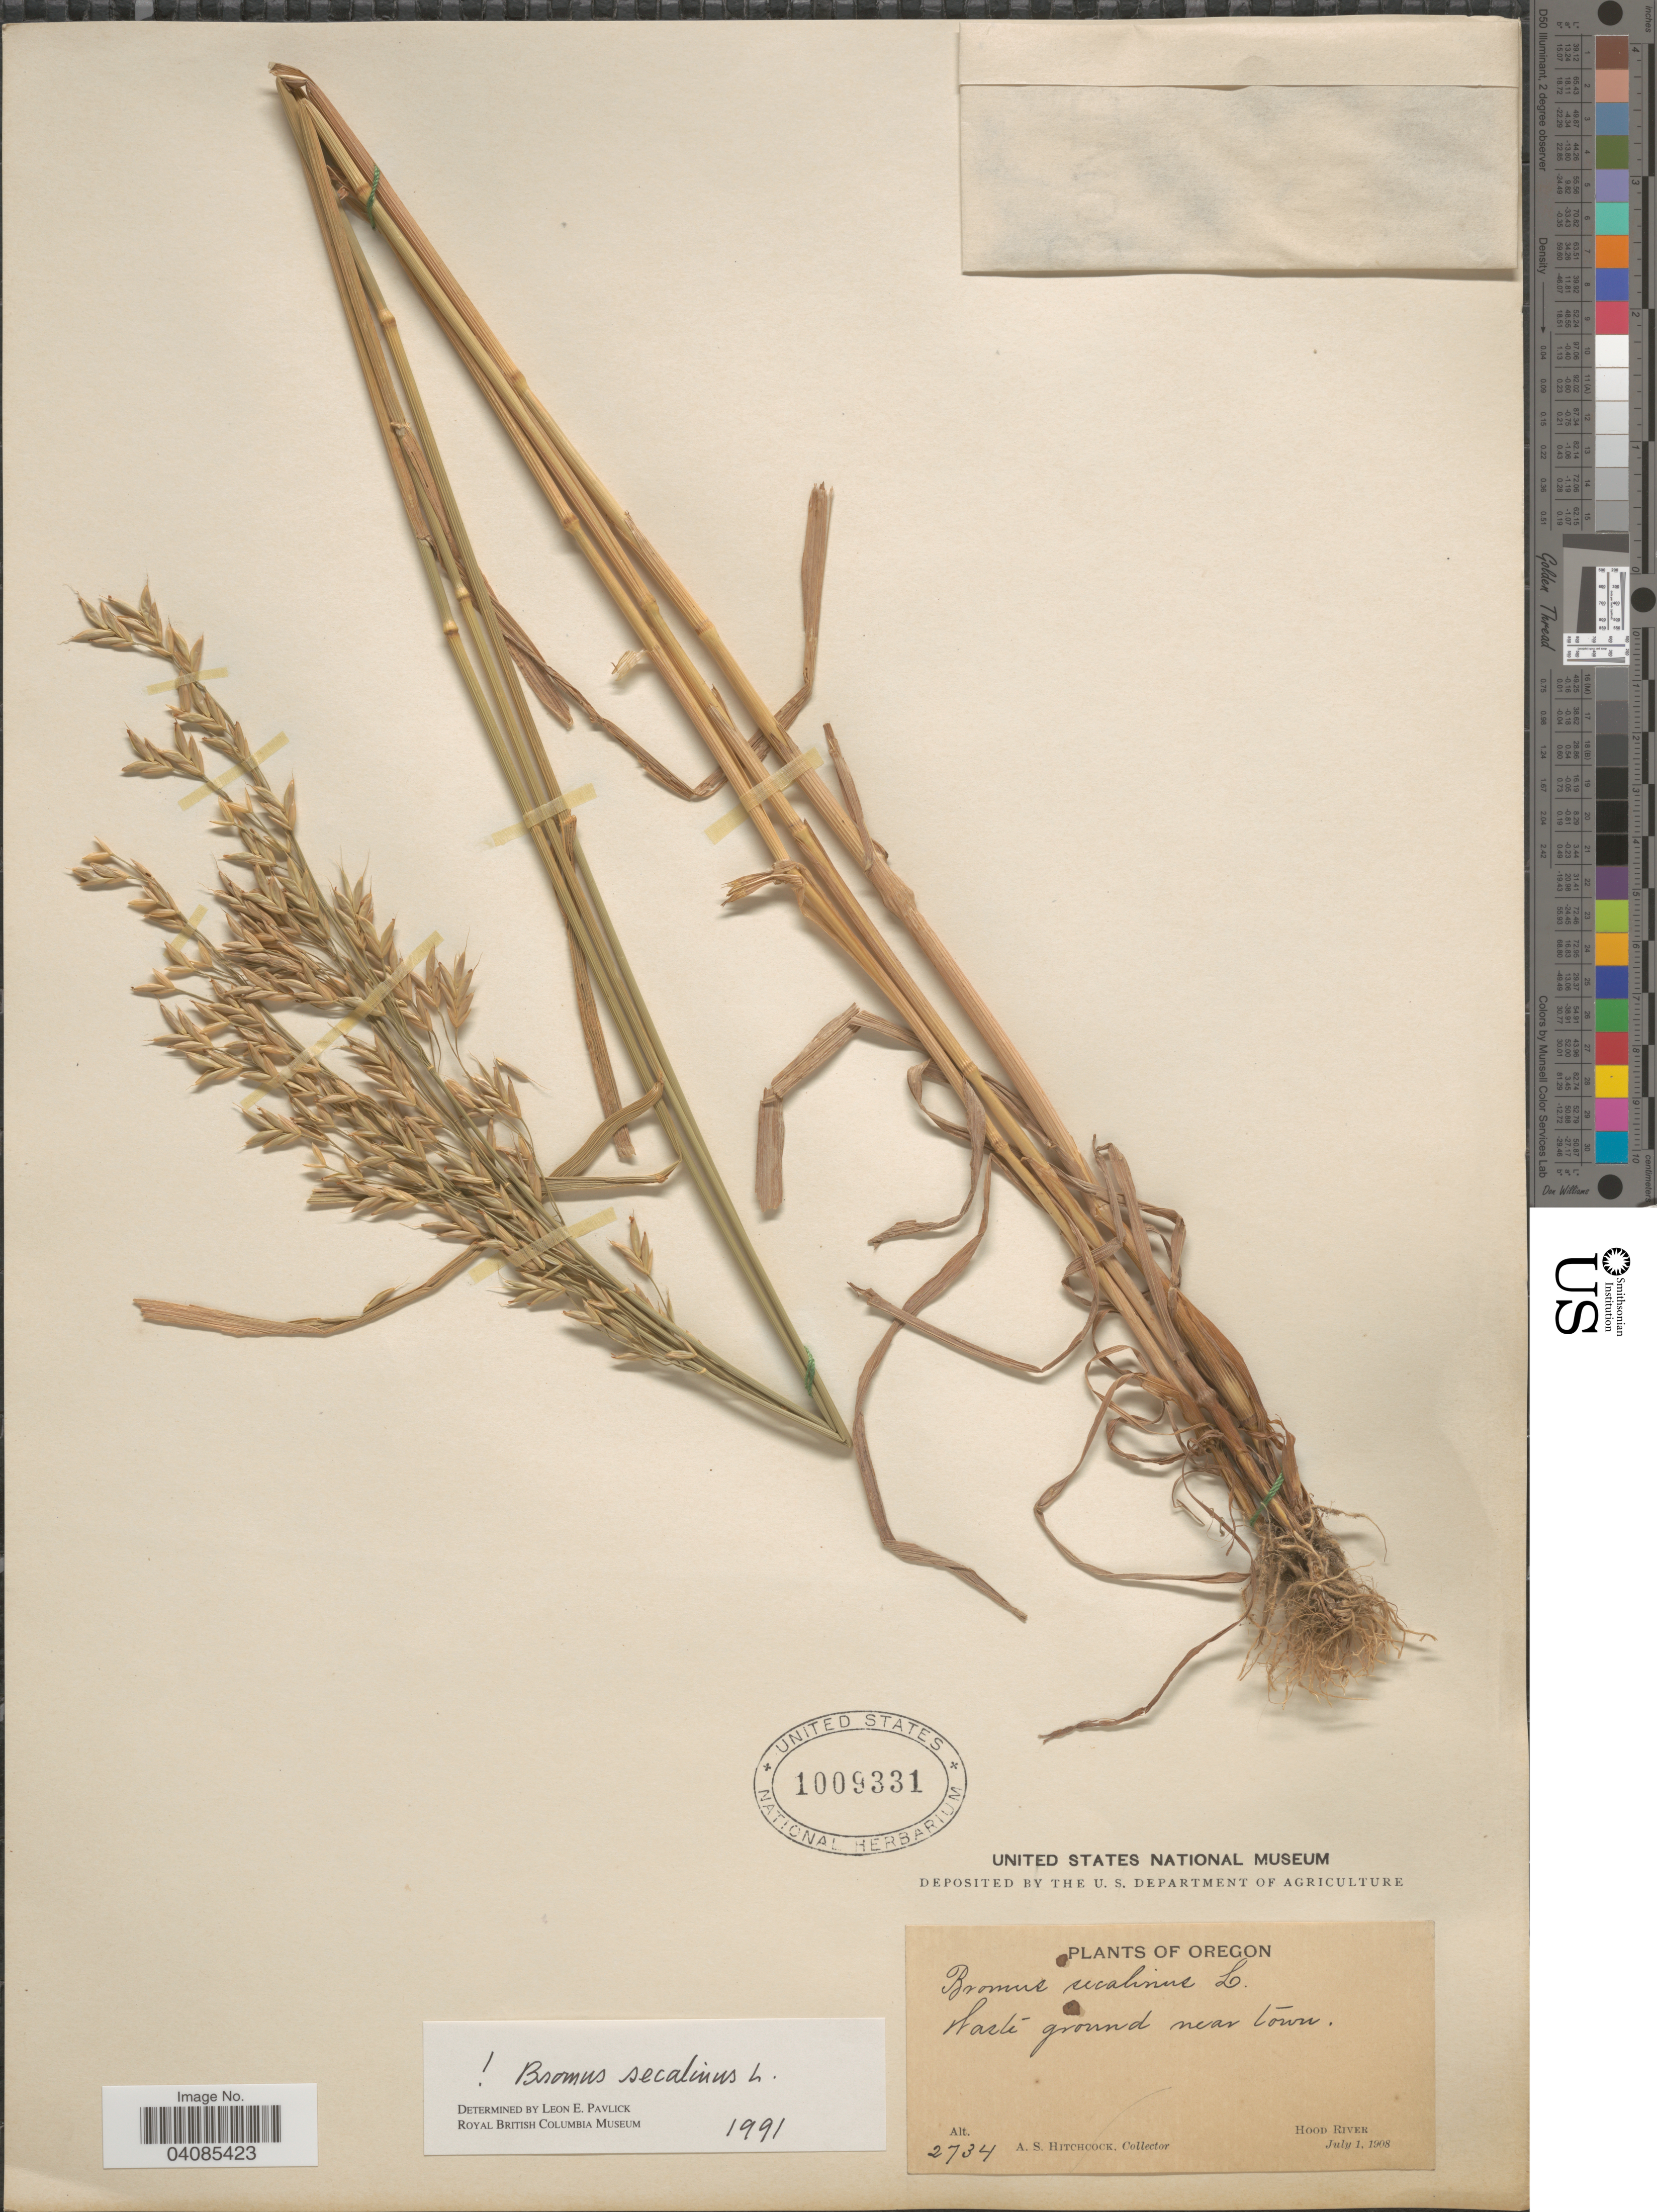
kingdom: Plantae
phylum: Tracheophyta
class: Liliopsida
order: Poales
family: Poaceae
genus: Bromus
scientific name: Bromus secalinus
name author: L.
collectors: A. S. Hitchcock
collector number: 2734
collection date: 1908-07-01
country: United States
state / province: Oregon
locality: Hood River.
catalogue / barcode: US 1009331